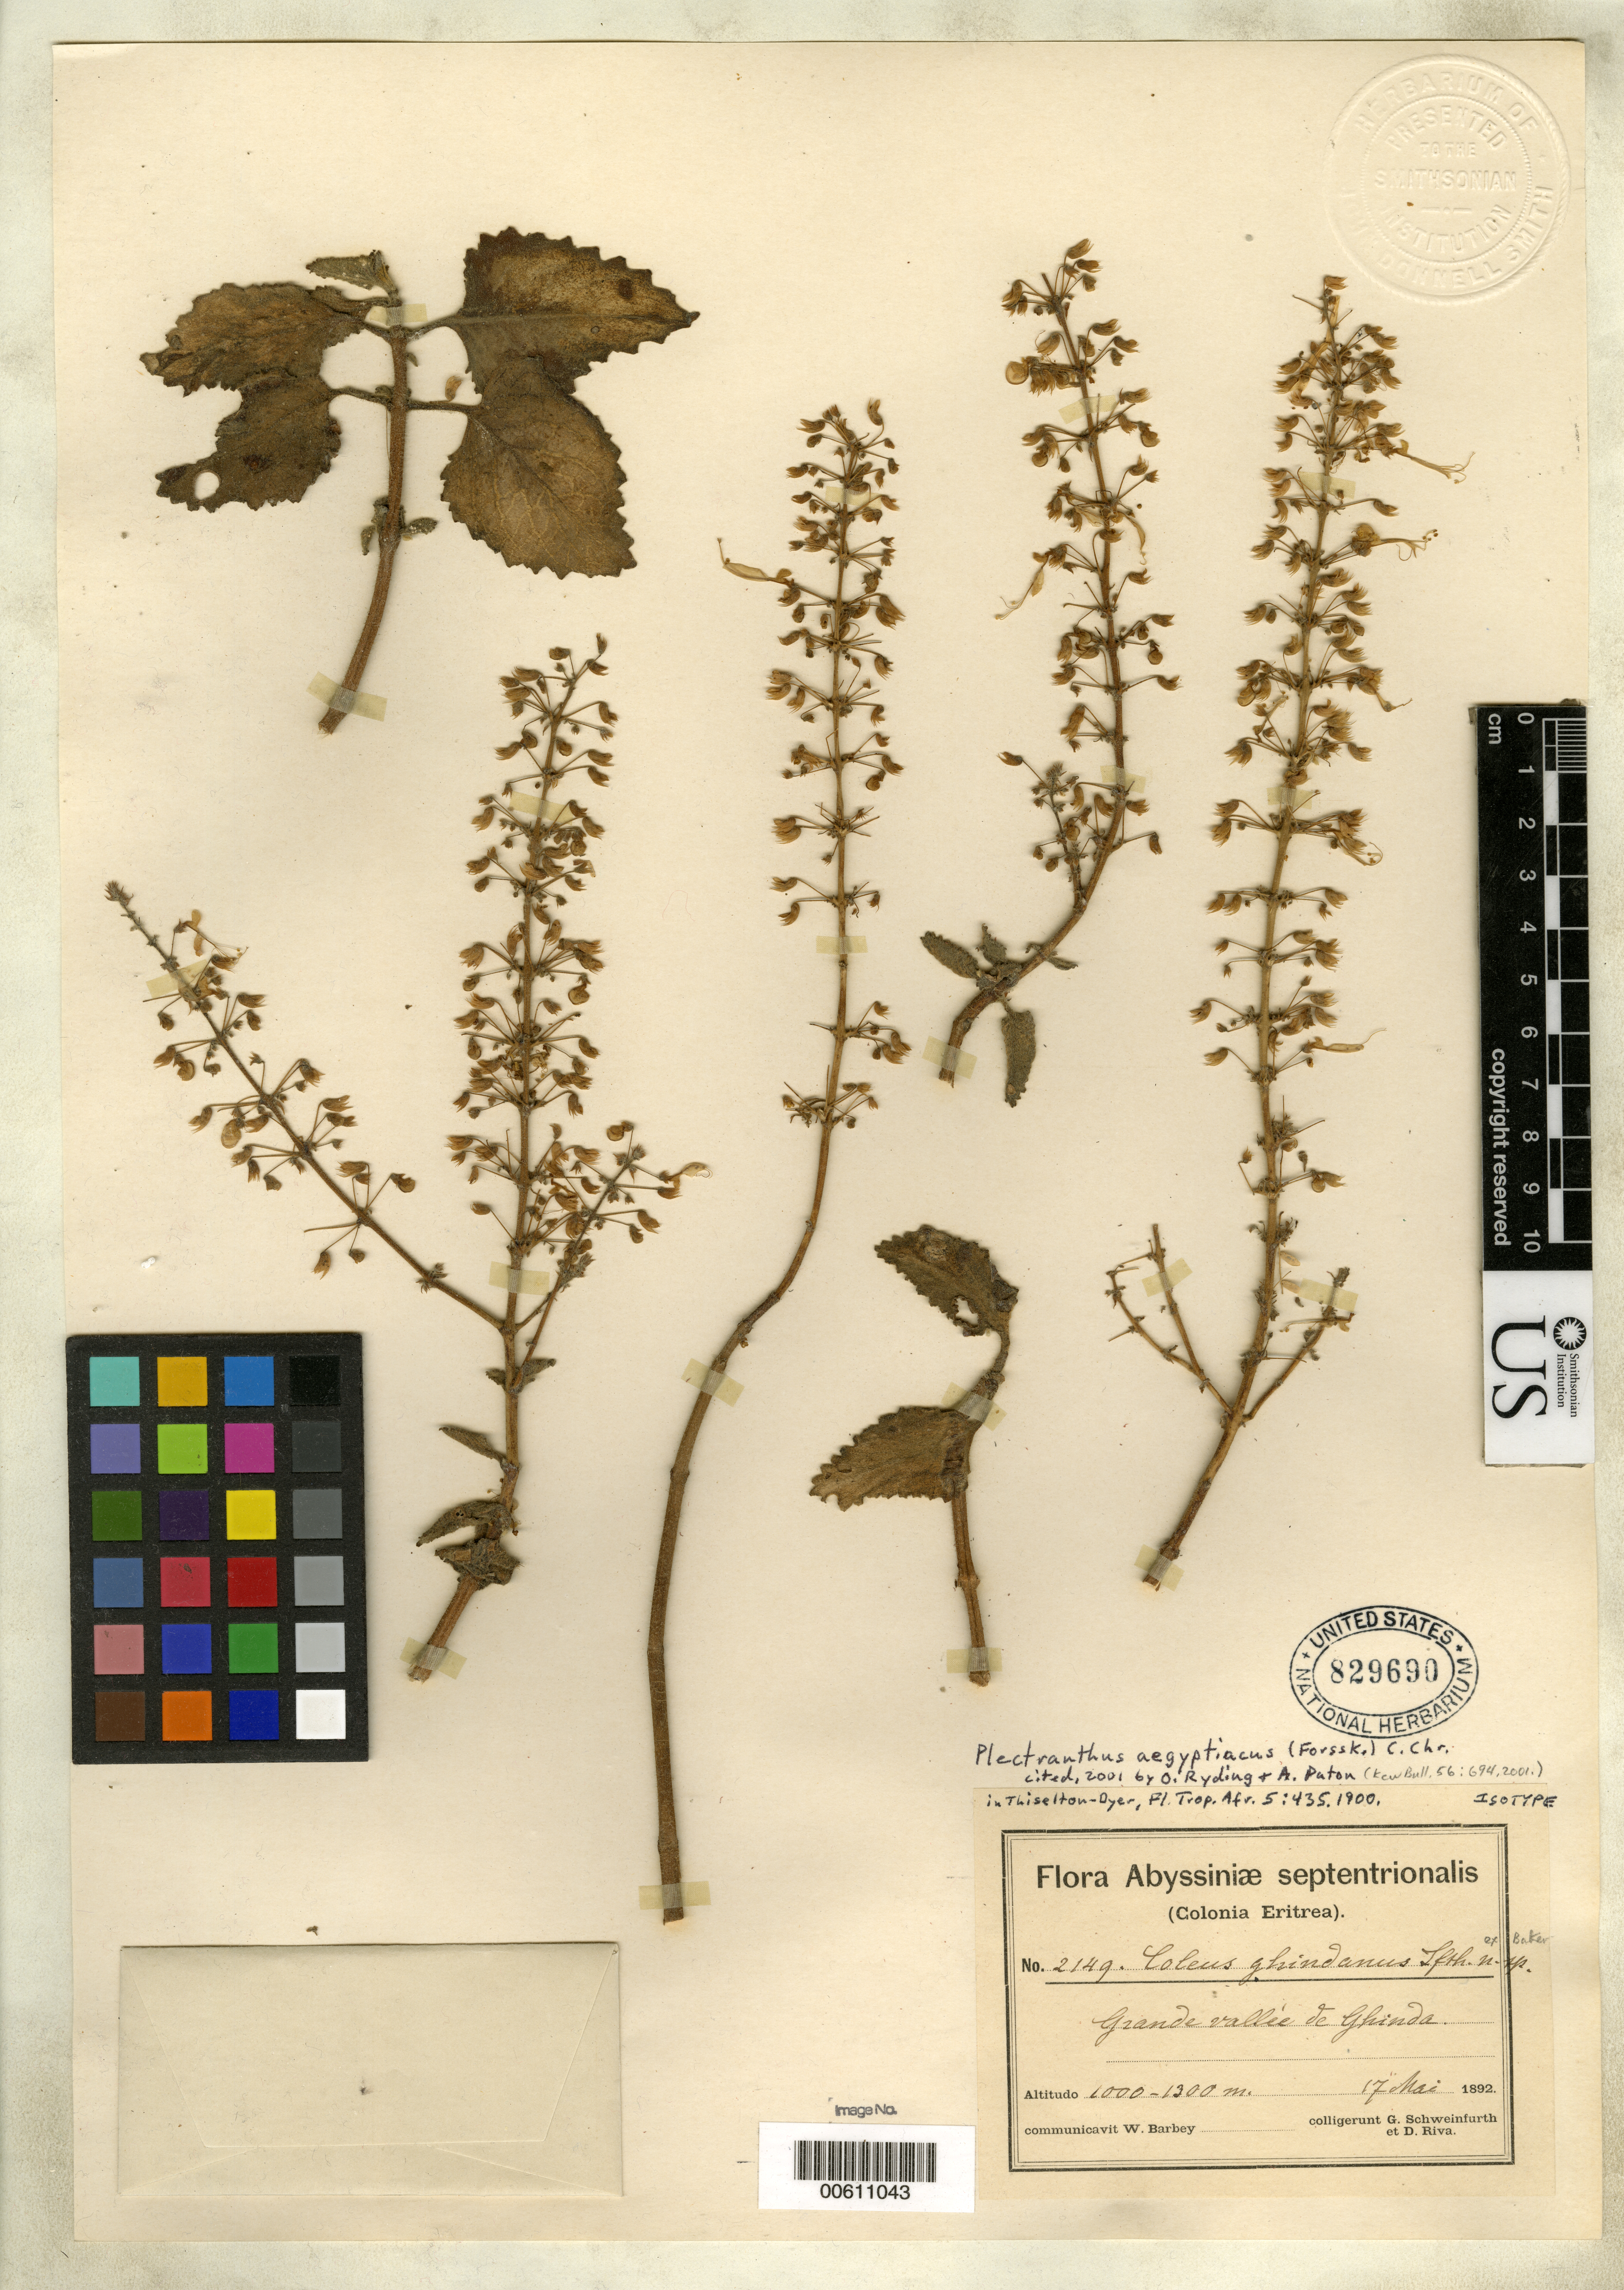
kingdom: Plantae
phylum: Tracheophyta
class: Magnoliopsida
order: Lamiales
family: Lamiaceae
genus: Coleus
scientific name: Coleus ghindanus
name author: Schweinf.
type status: Isotype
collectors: G. A. Schweinfurth & D. Riva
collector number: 2149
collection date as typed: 17 May 1892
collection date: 1892-05-17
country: Ethiopia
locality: Grande vallee de Ghinda.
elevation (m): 1000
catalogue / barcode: US 892690